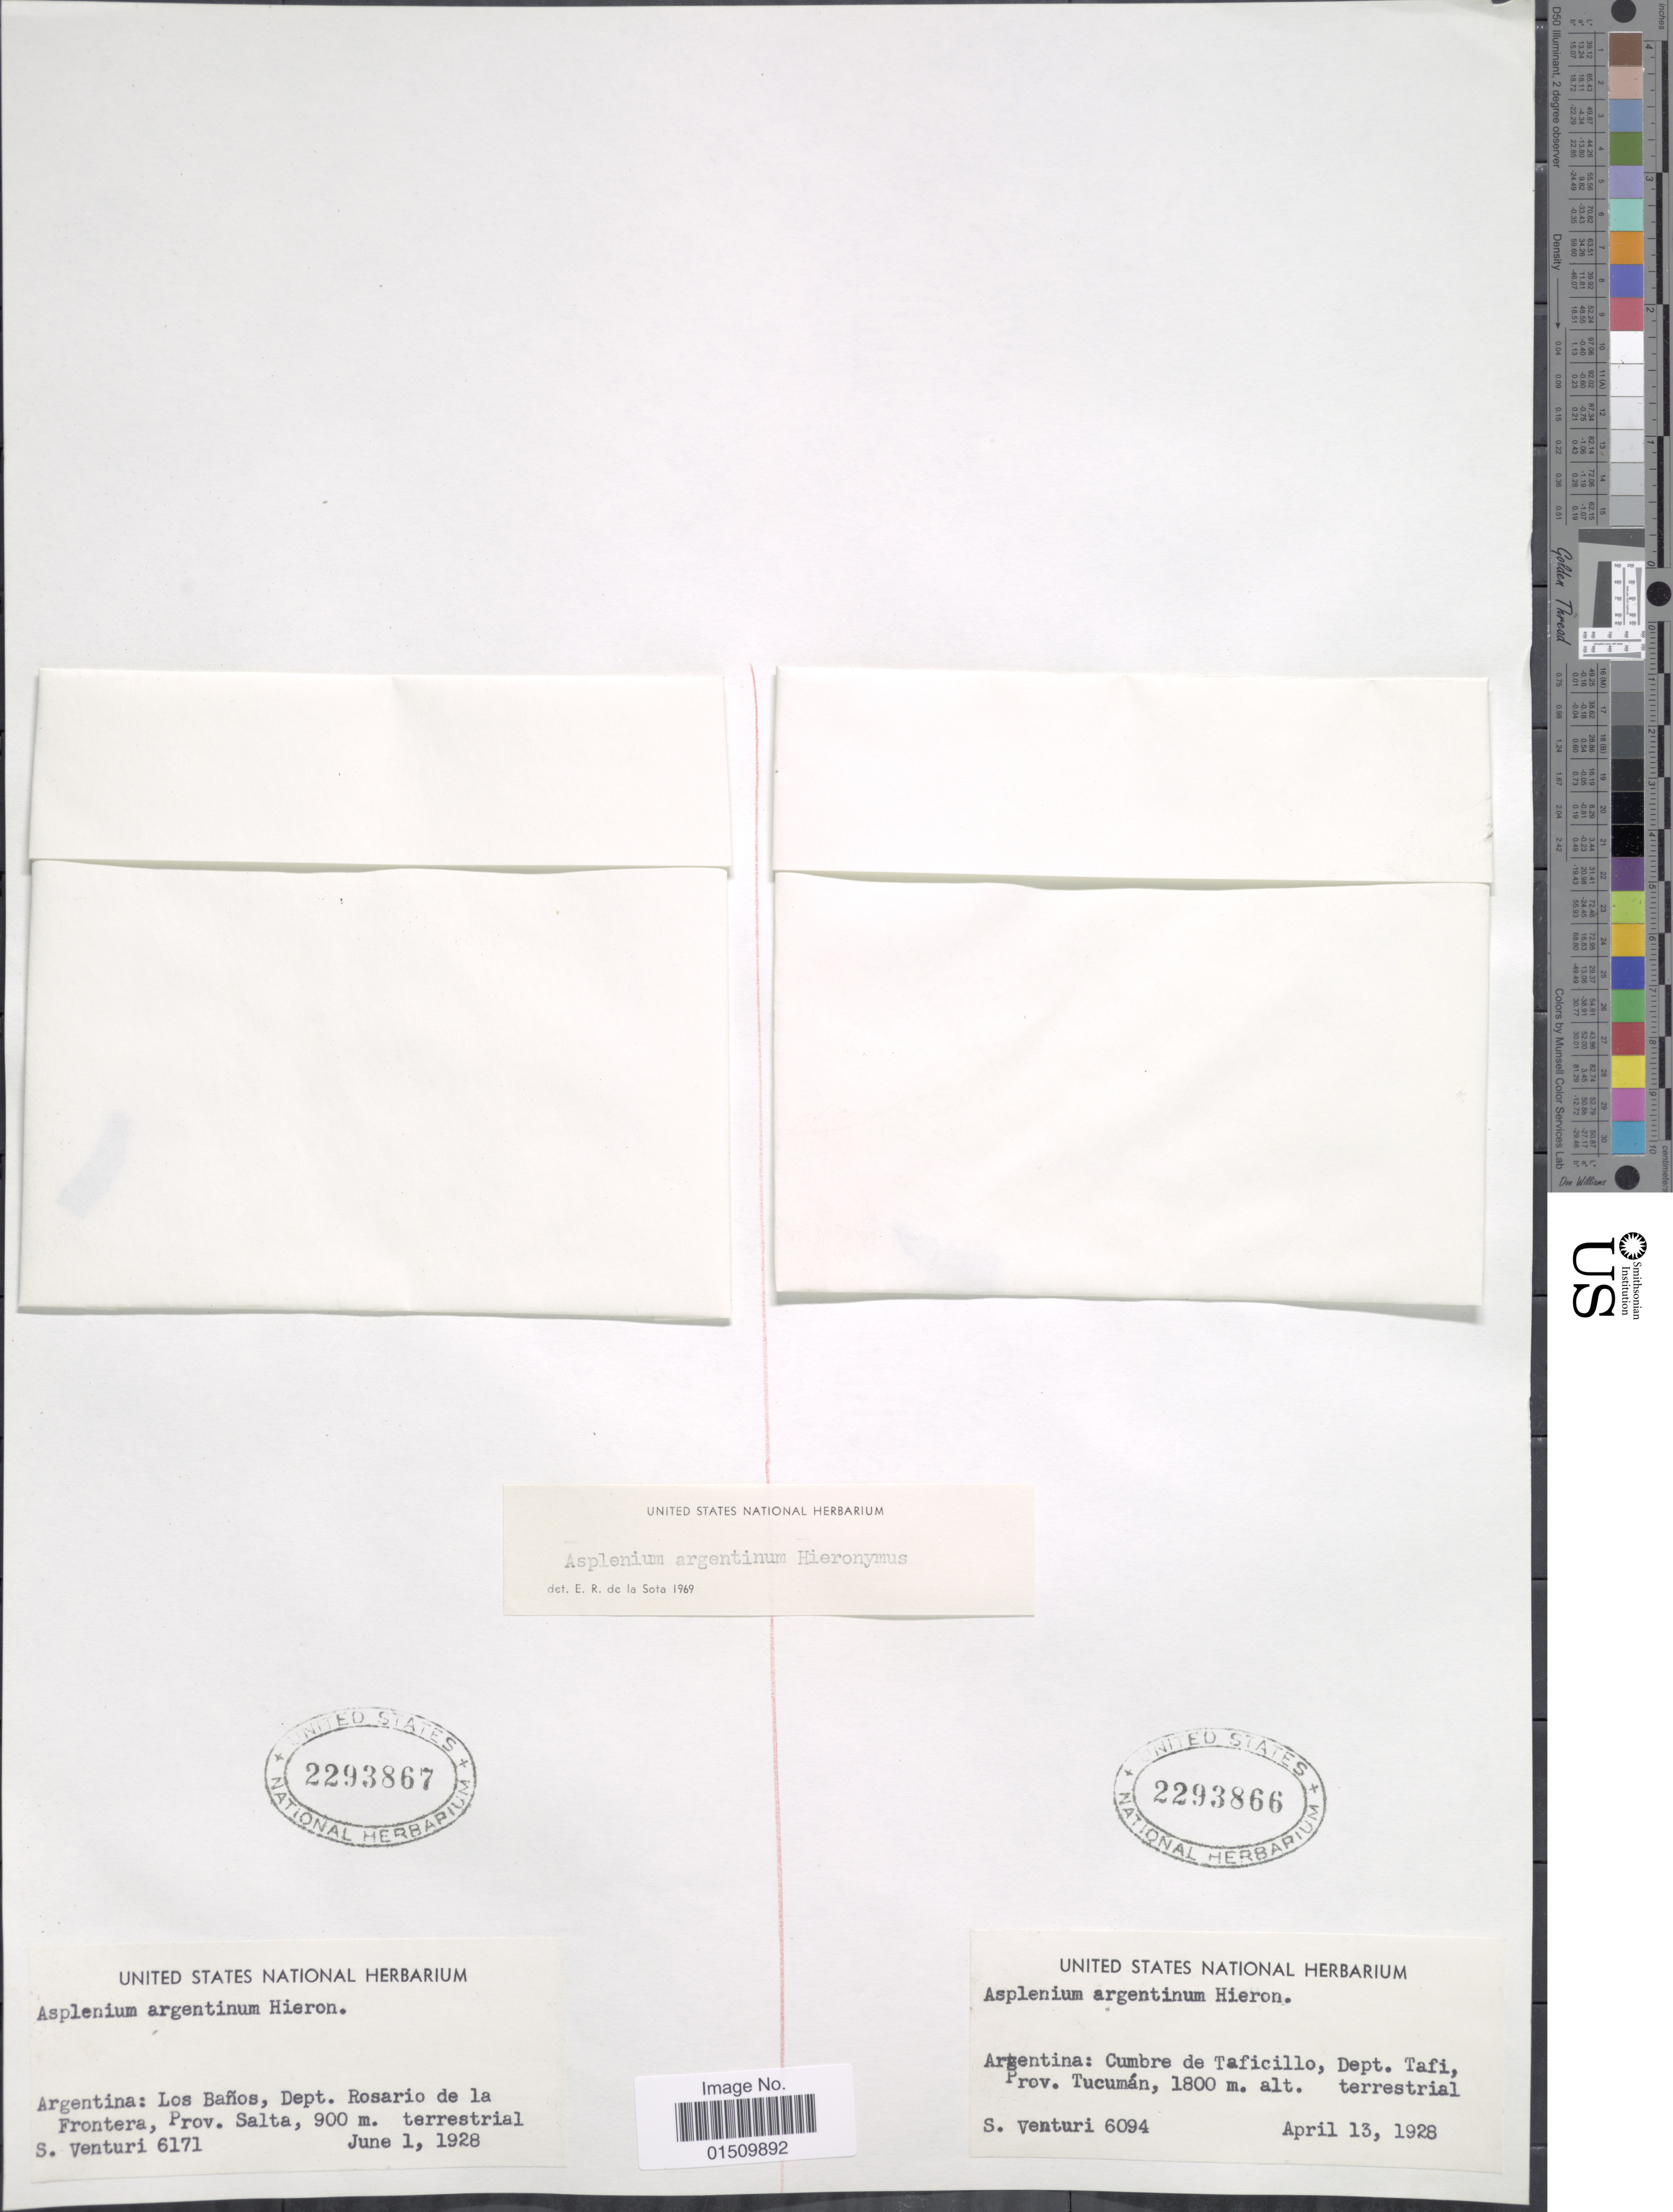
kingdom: Plantae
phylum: Tracheophyta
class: Polypodiopsida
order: Polypodiales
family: Aspleniaceae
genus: Asplenium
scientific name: Asplenium argentinum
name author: Hieron.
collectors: S. Venturi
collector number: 6094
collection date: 1928-04-13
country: Argentina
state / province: Tucuman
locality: Argentina, Cumbre de Taficiloo, Dept. Tafi.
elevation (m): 1800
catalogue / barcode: US 2293866-2